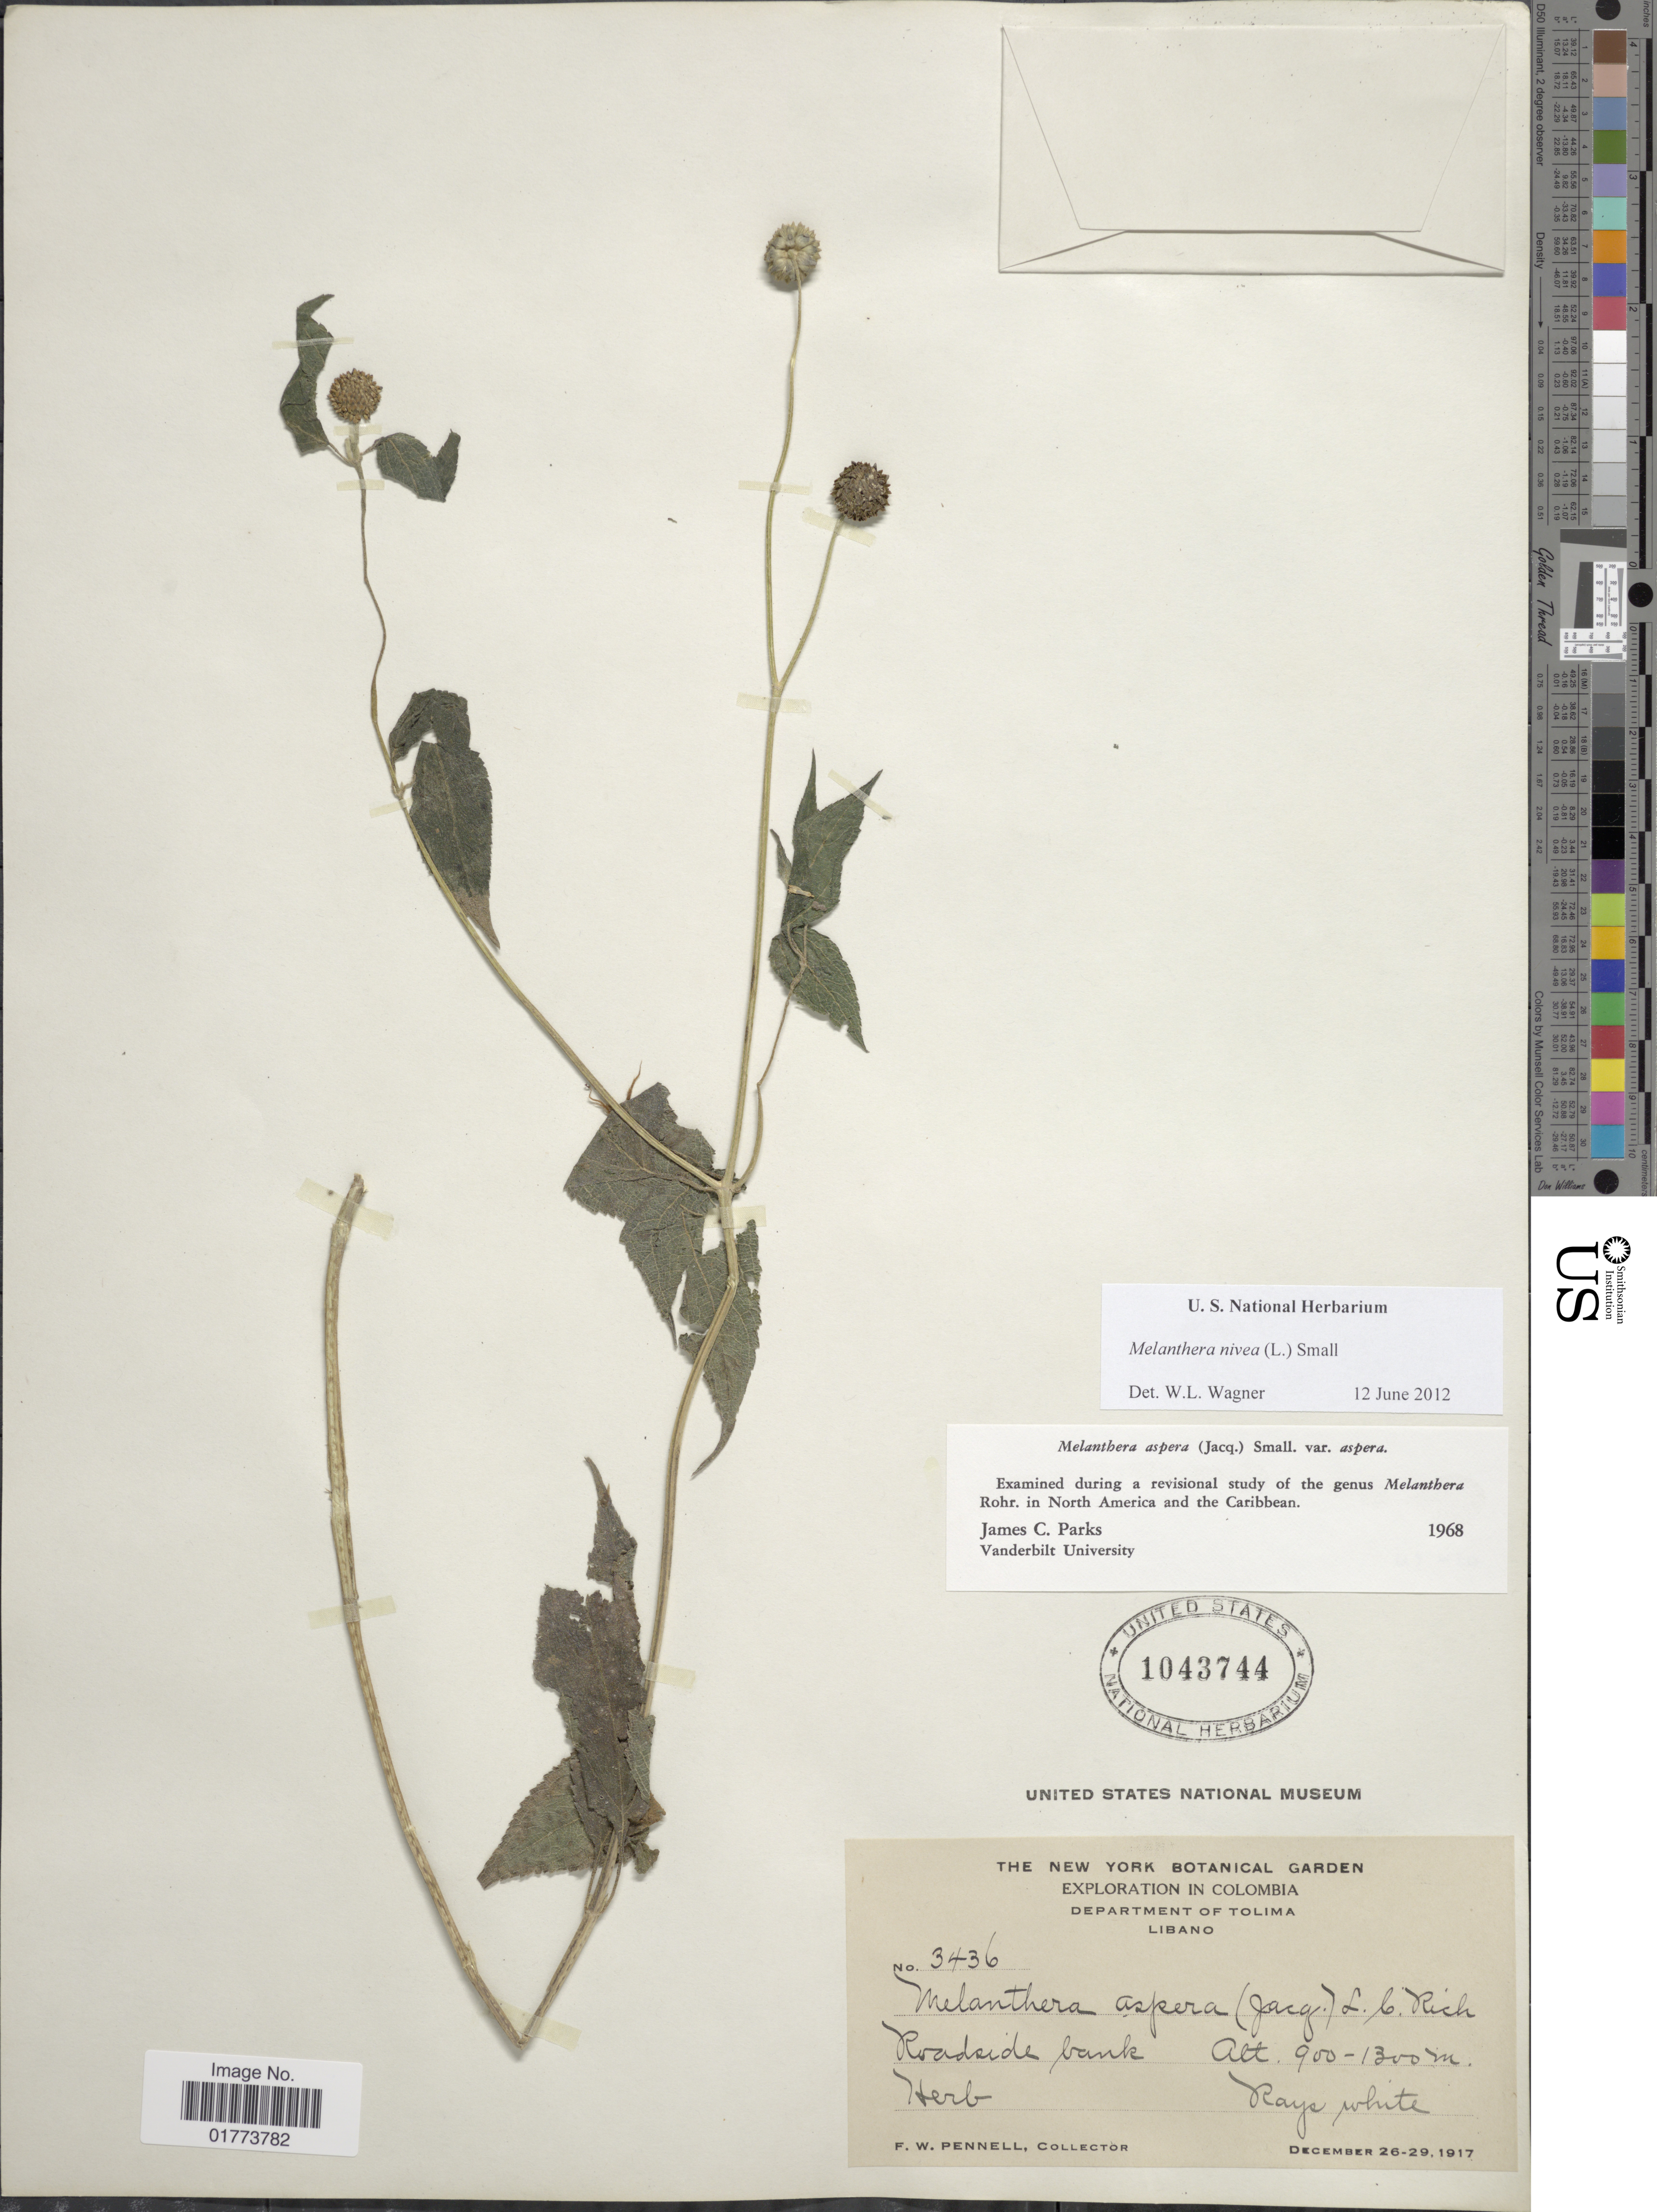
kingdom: Plantae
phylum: Tracheophyta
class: Magnoliopsida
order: Asterales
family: Asteraceae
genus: Melanthera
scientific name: Melanthera nivea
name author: (L.) Small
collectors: F. W. Pennell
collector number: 3436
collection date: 1917-12-26/1917-12-29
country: Colombia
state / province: Tolima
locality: Department of Tolima. Libano. Roadside bank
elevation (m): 900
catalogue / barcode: US 1043744